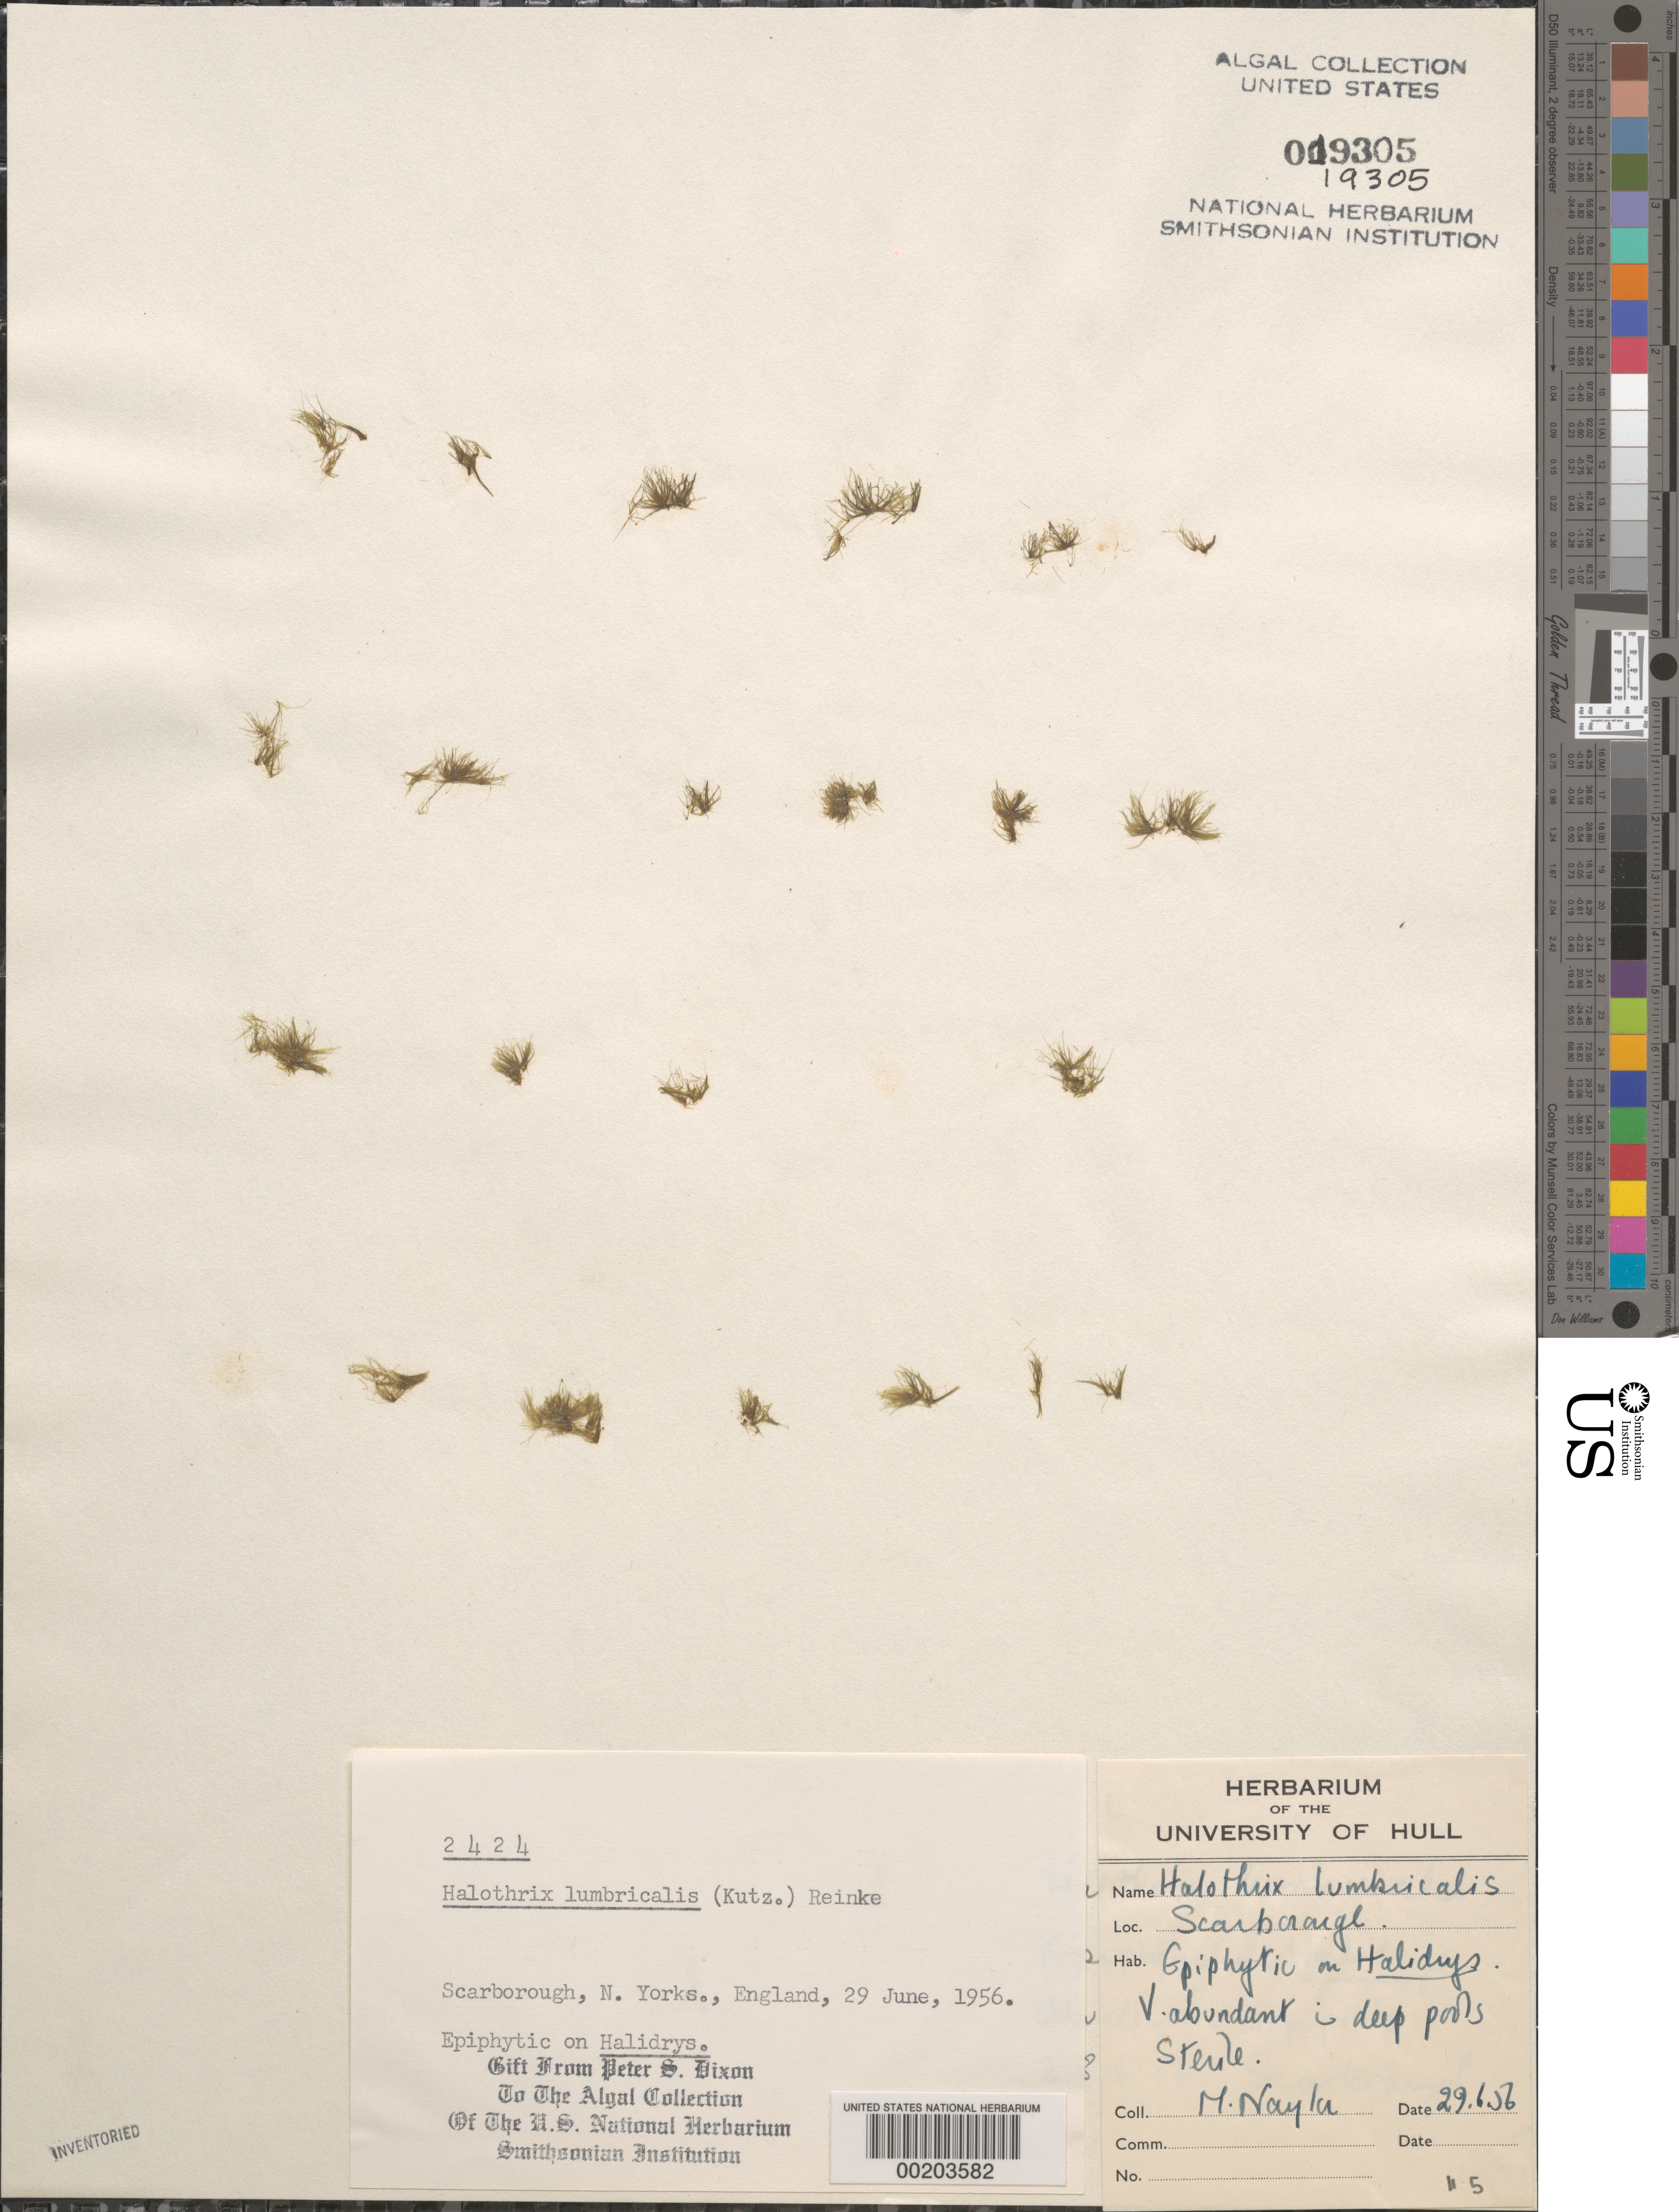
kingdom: Chromista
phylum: Ochrophyta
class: Phaeophyceae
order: Ectocarpales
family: Chordariaceae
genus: Halothrix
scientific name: Halothrix lumbricalis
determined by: Dixon, P. S.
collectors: M. Roberts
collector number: PSD 2424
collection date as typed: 29 Jun 1956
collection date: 1956-06-29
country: United Kingdom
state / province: England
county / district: North Yorkshire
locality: Scarborough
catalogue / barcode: US 19305